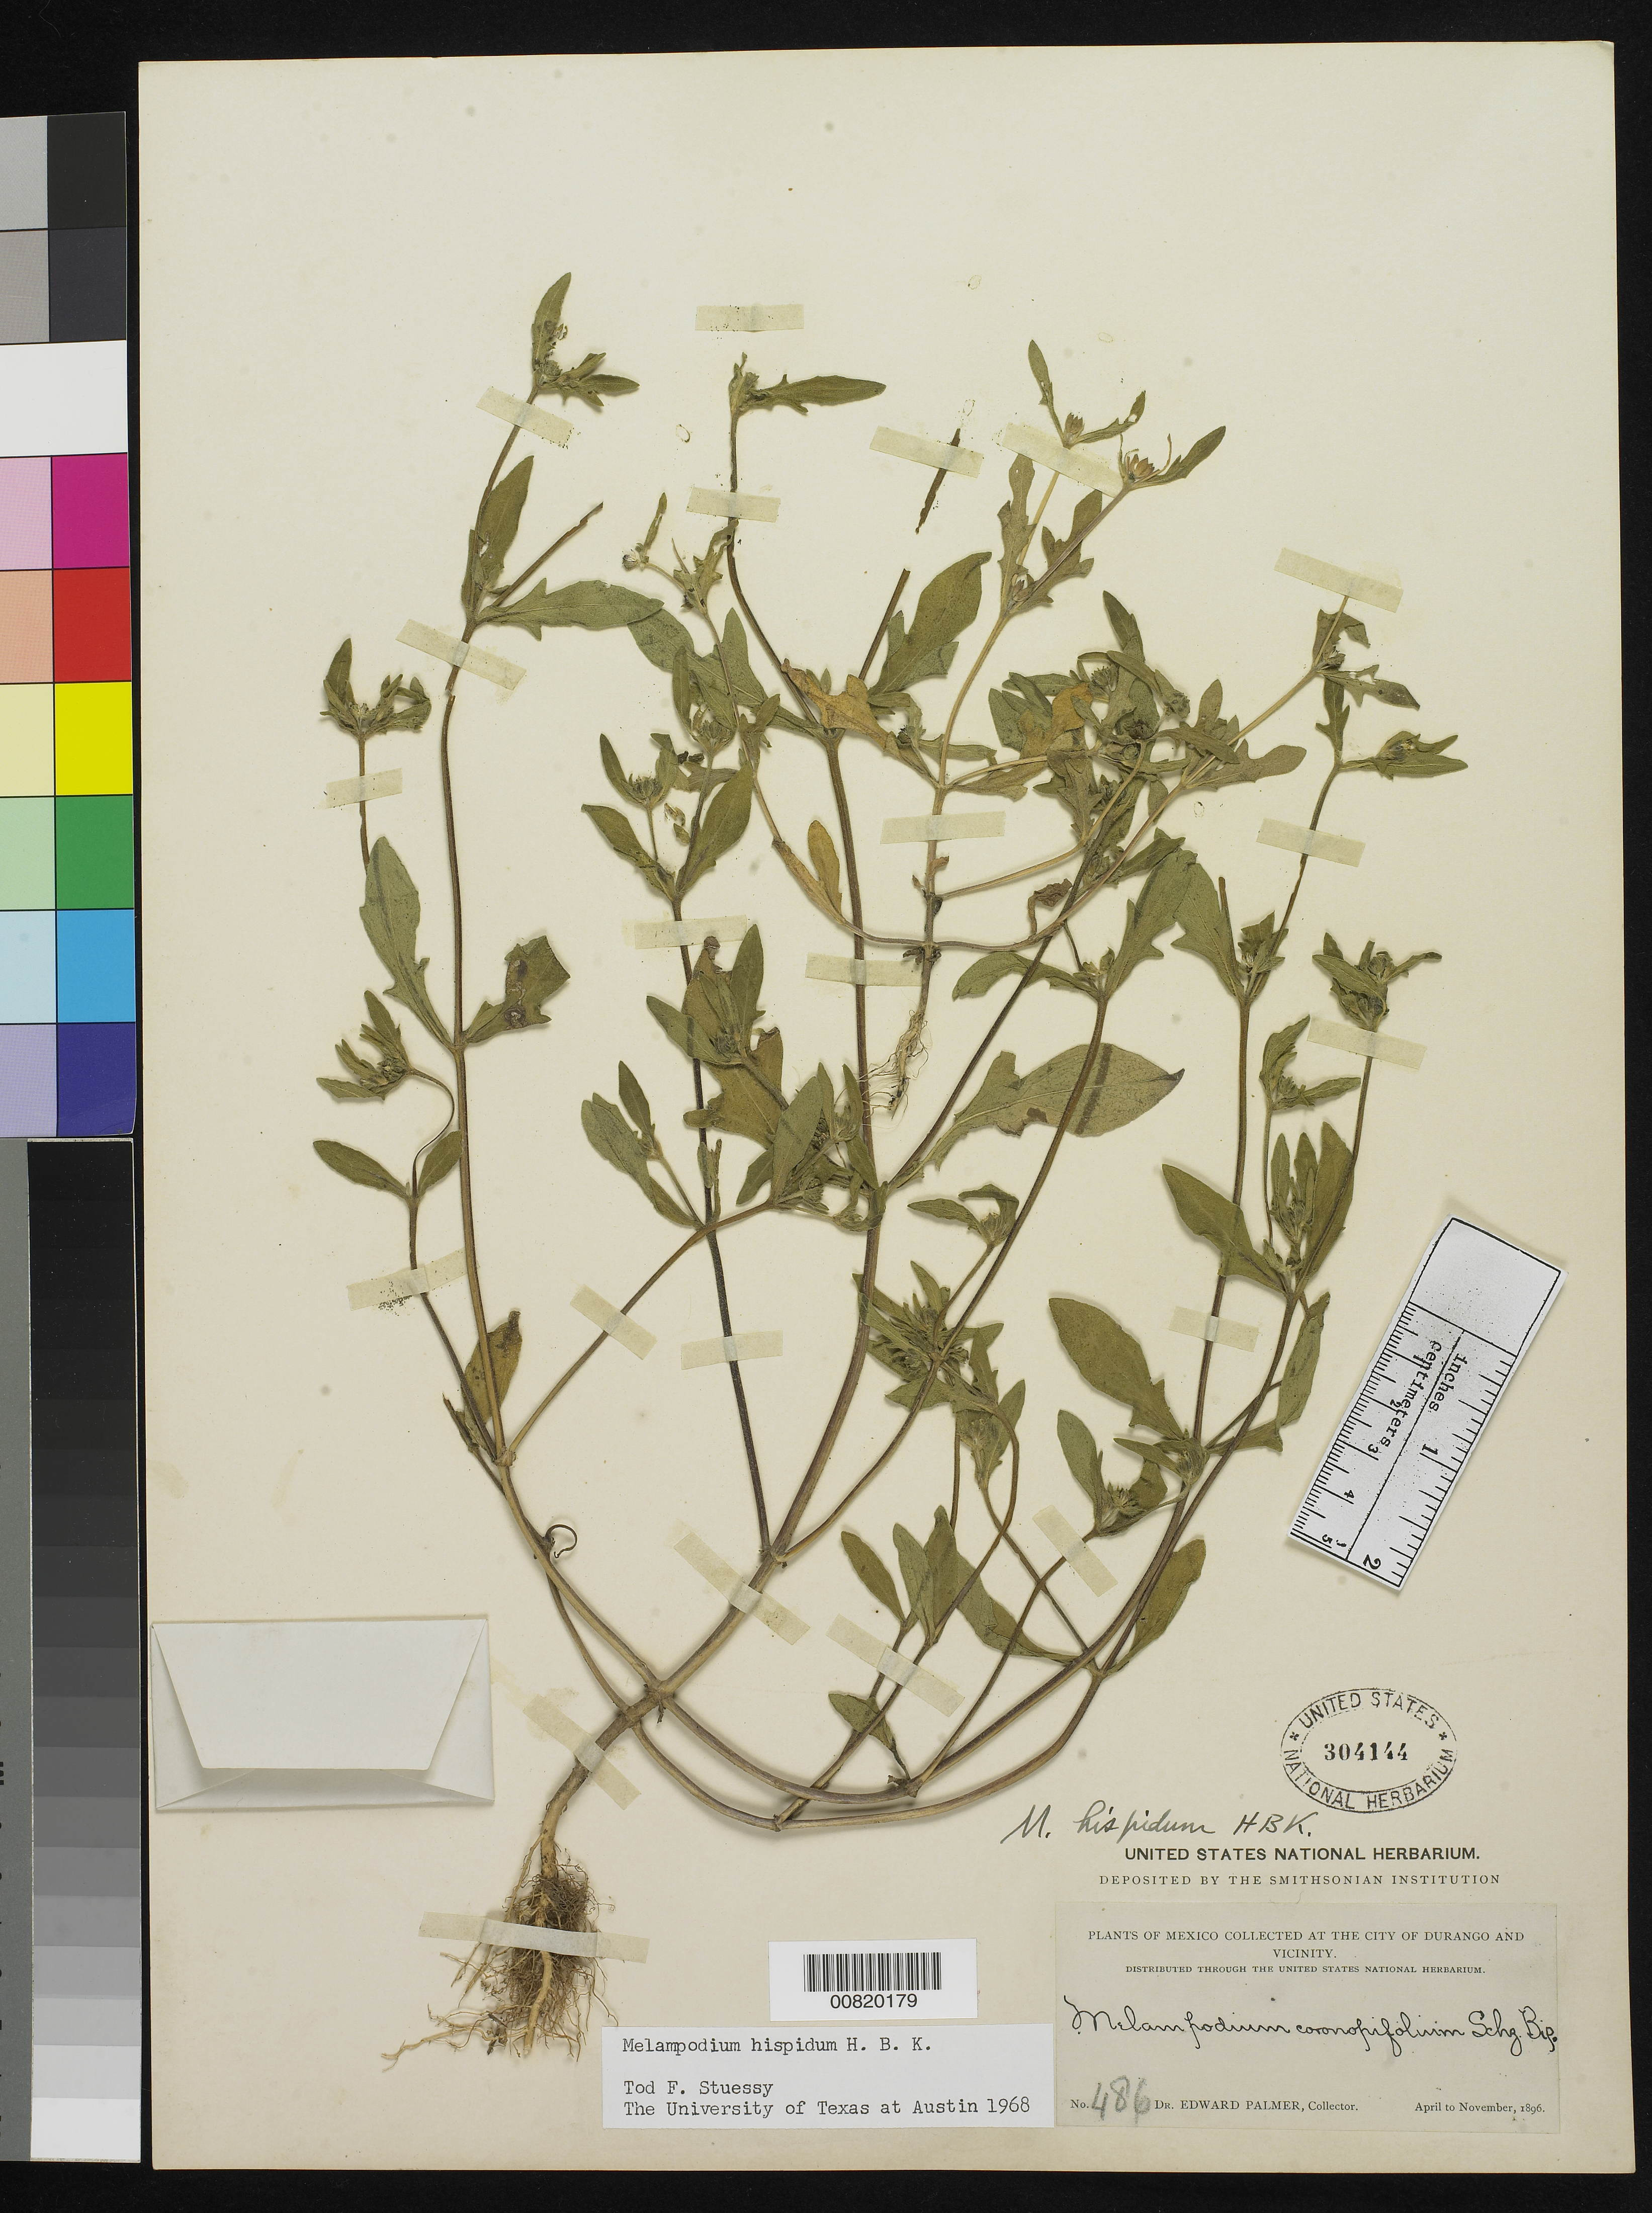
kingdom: Plantae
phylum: Tracheophyta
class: Magnoliopsida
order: Asterales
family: Asteraceae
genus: Melampodium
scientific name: Melampodium hispidum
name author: Kunth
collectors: E. Palmer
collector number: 486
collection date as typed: Apr 1896 to -- Nov 1896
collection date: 1896-04/1896-11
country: Mexico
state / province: Durango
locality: City of Durango and vicinity.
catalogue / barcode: US 304144